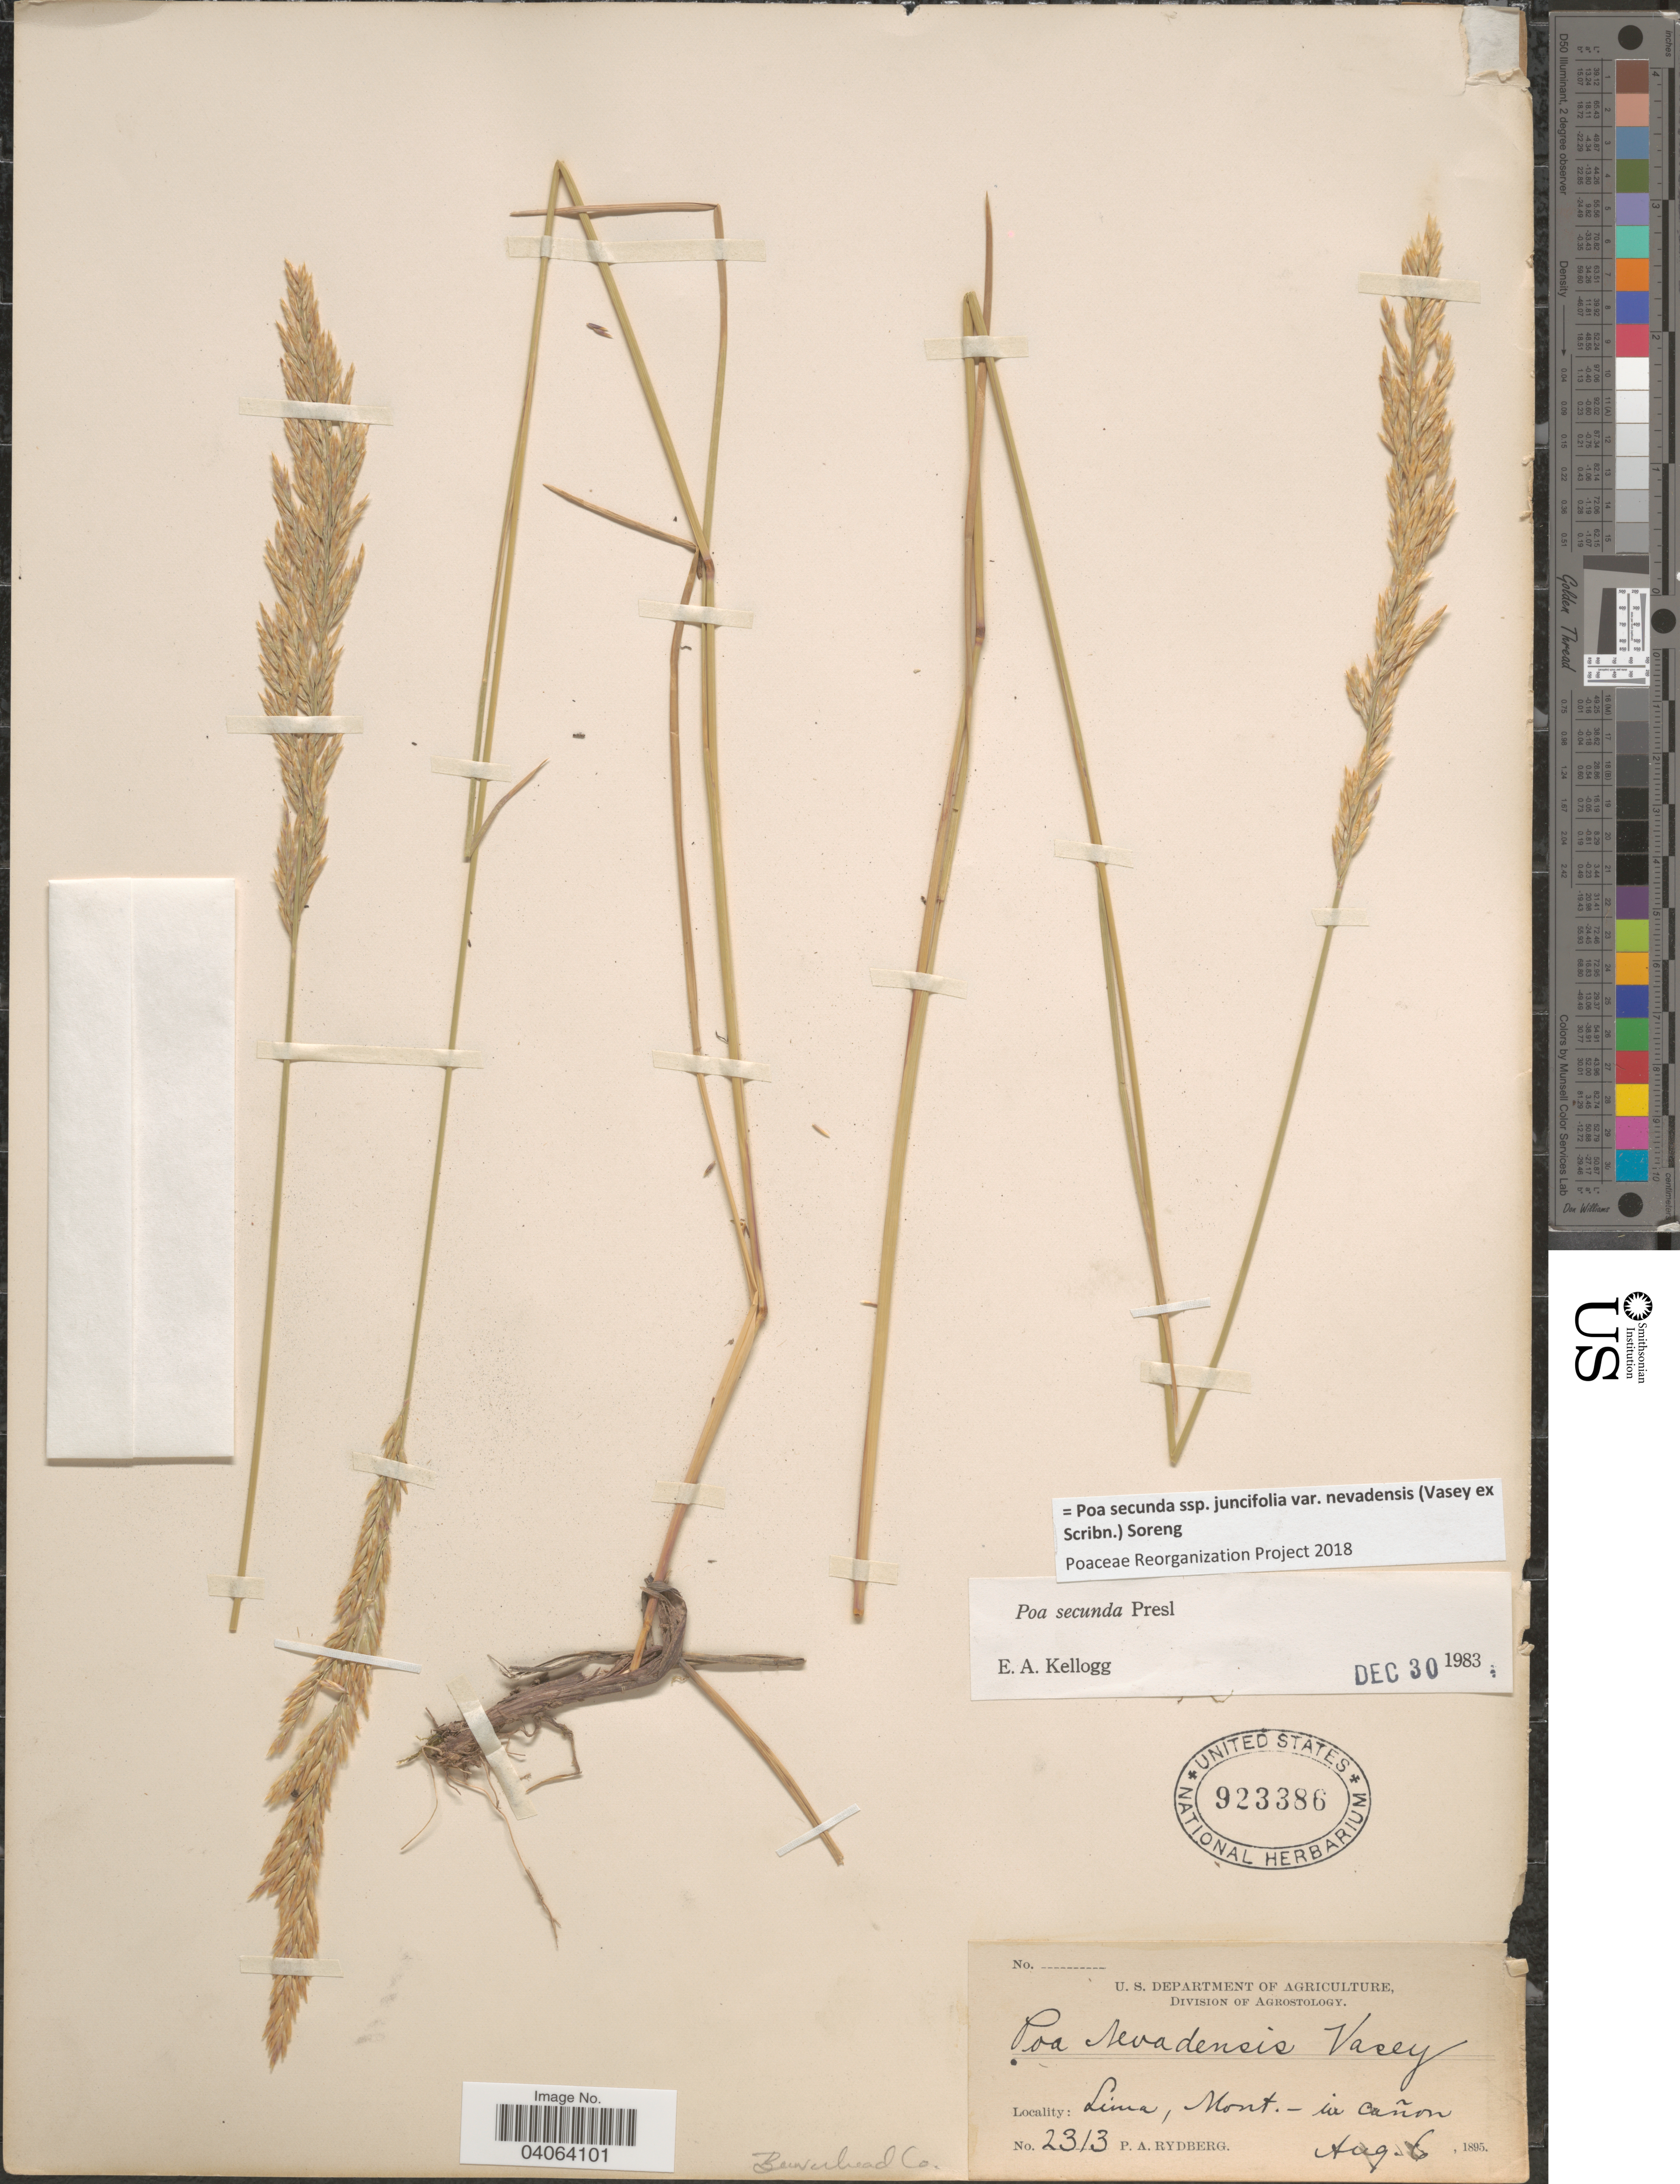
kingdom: Plantae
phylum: Tracheophyta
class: Liliopsida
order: Poales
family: Poaceae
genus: Poa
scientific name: Poa secunda subsp. juncifolia var. nevadensis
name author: (Vasey ex Scribn.) Soreng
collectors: P. A. Rydberg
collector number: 2313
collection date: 1895-08-06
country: United States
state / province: Montana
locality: Beaverhead Co. Lima.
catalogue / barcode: US 923386